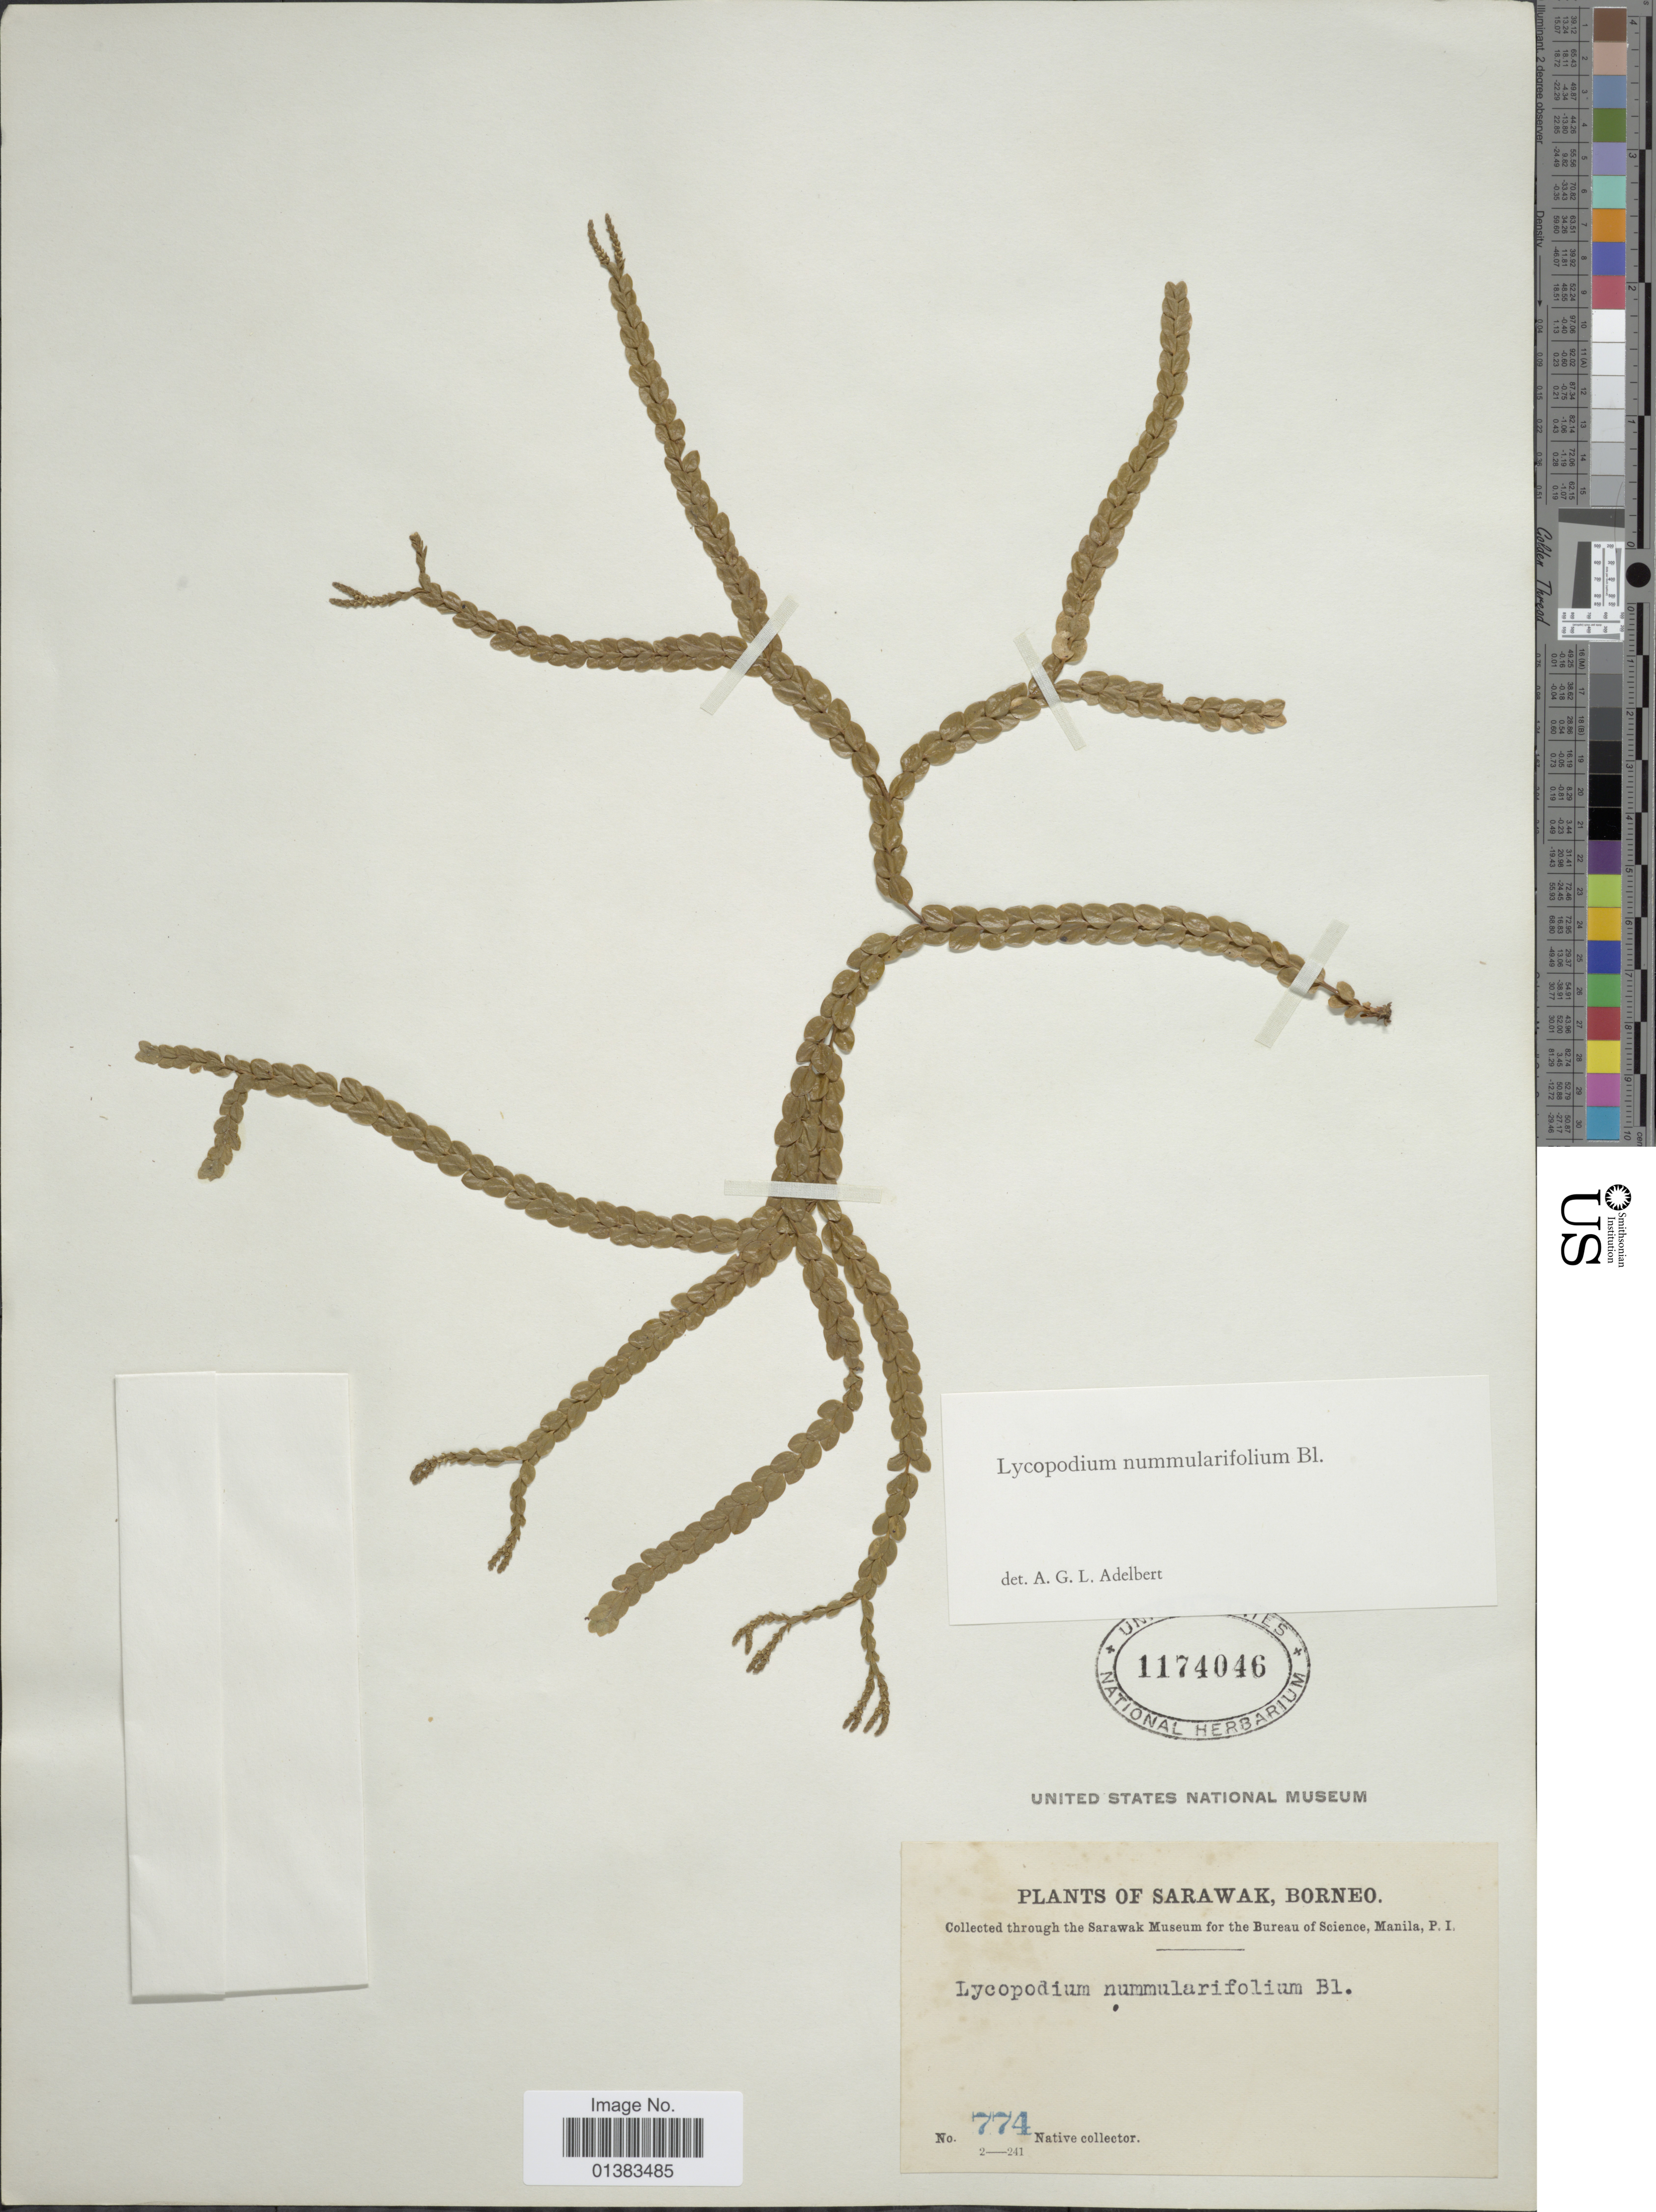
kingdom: Plantae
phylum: Tracheophyta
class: Lycopodiopsida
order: Lycopodiales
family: Lycopodiaceae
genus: Phlegmariurus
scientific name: Phlegmariurus nummulariifolius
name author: (Blume) Ching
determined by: Field, A. R.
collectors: Native collector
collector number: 774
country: Malaysia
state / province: Sarawak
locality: Borneo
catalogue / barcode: US 1174046